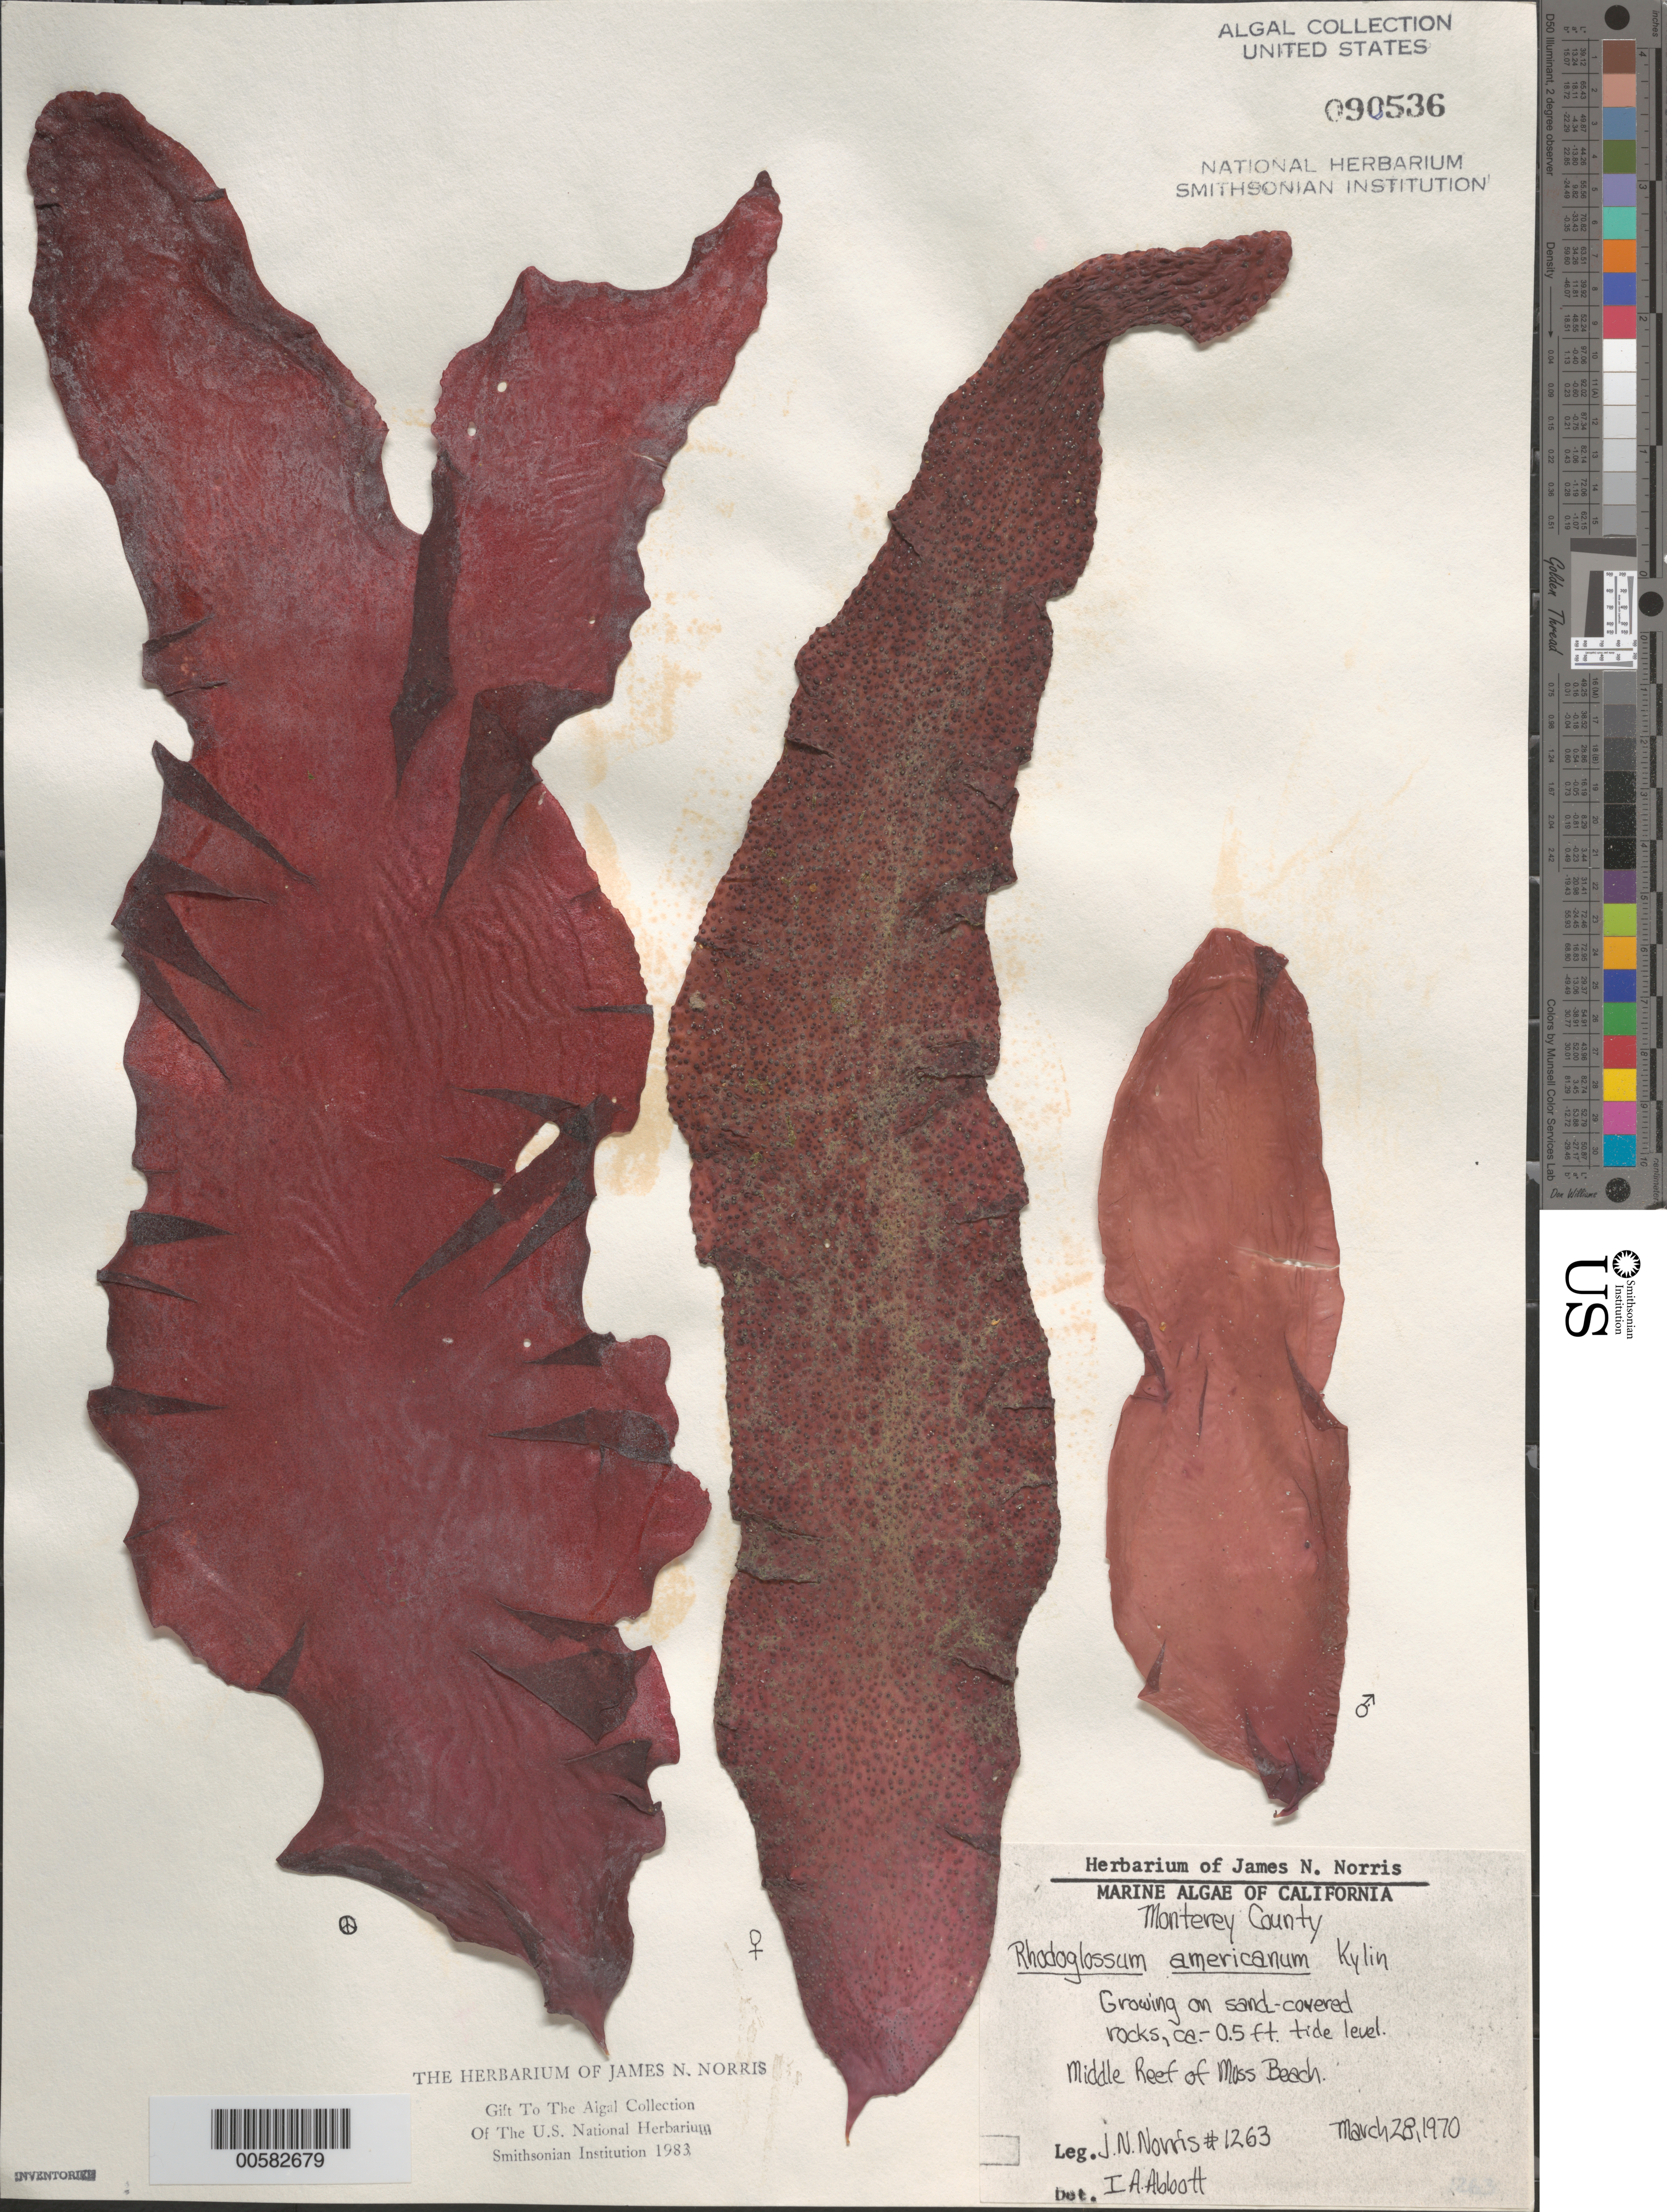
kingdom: Plantae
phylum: Rhodophyta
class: Florideophyceae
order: Gigartinales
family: Gigartinaceae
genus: Mazzaella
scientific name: Mazzaella californica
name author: (J. Agardh) G. De Toni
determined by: Algae name updating Project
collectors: J. N. Norris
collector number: JN-1263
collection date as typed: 28 Mar 1970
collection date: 1970-03-28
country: United States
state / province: California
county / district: Monterey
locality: Middle Reef of Moss Beach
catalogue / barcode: US 90536